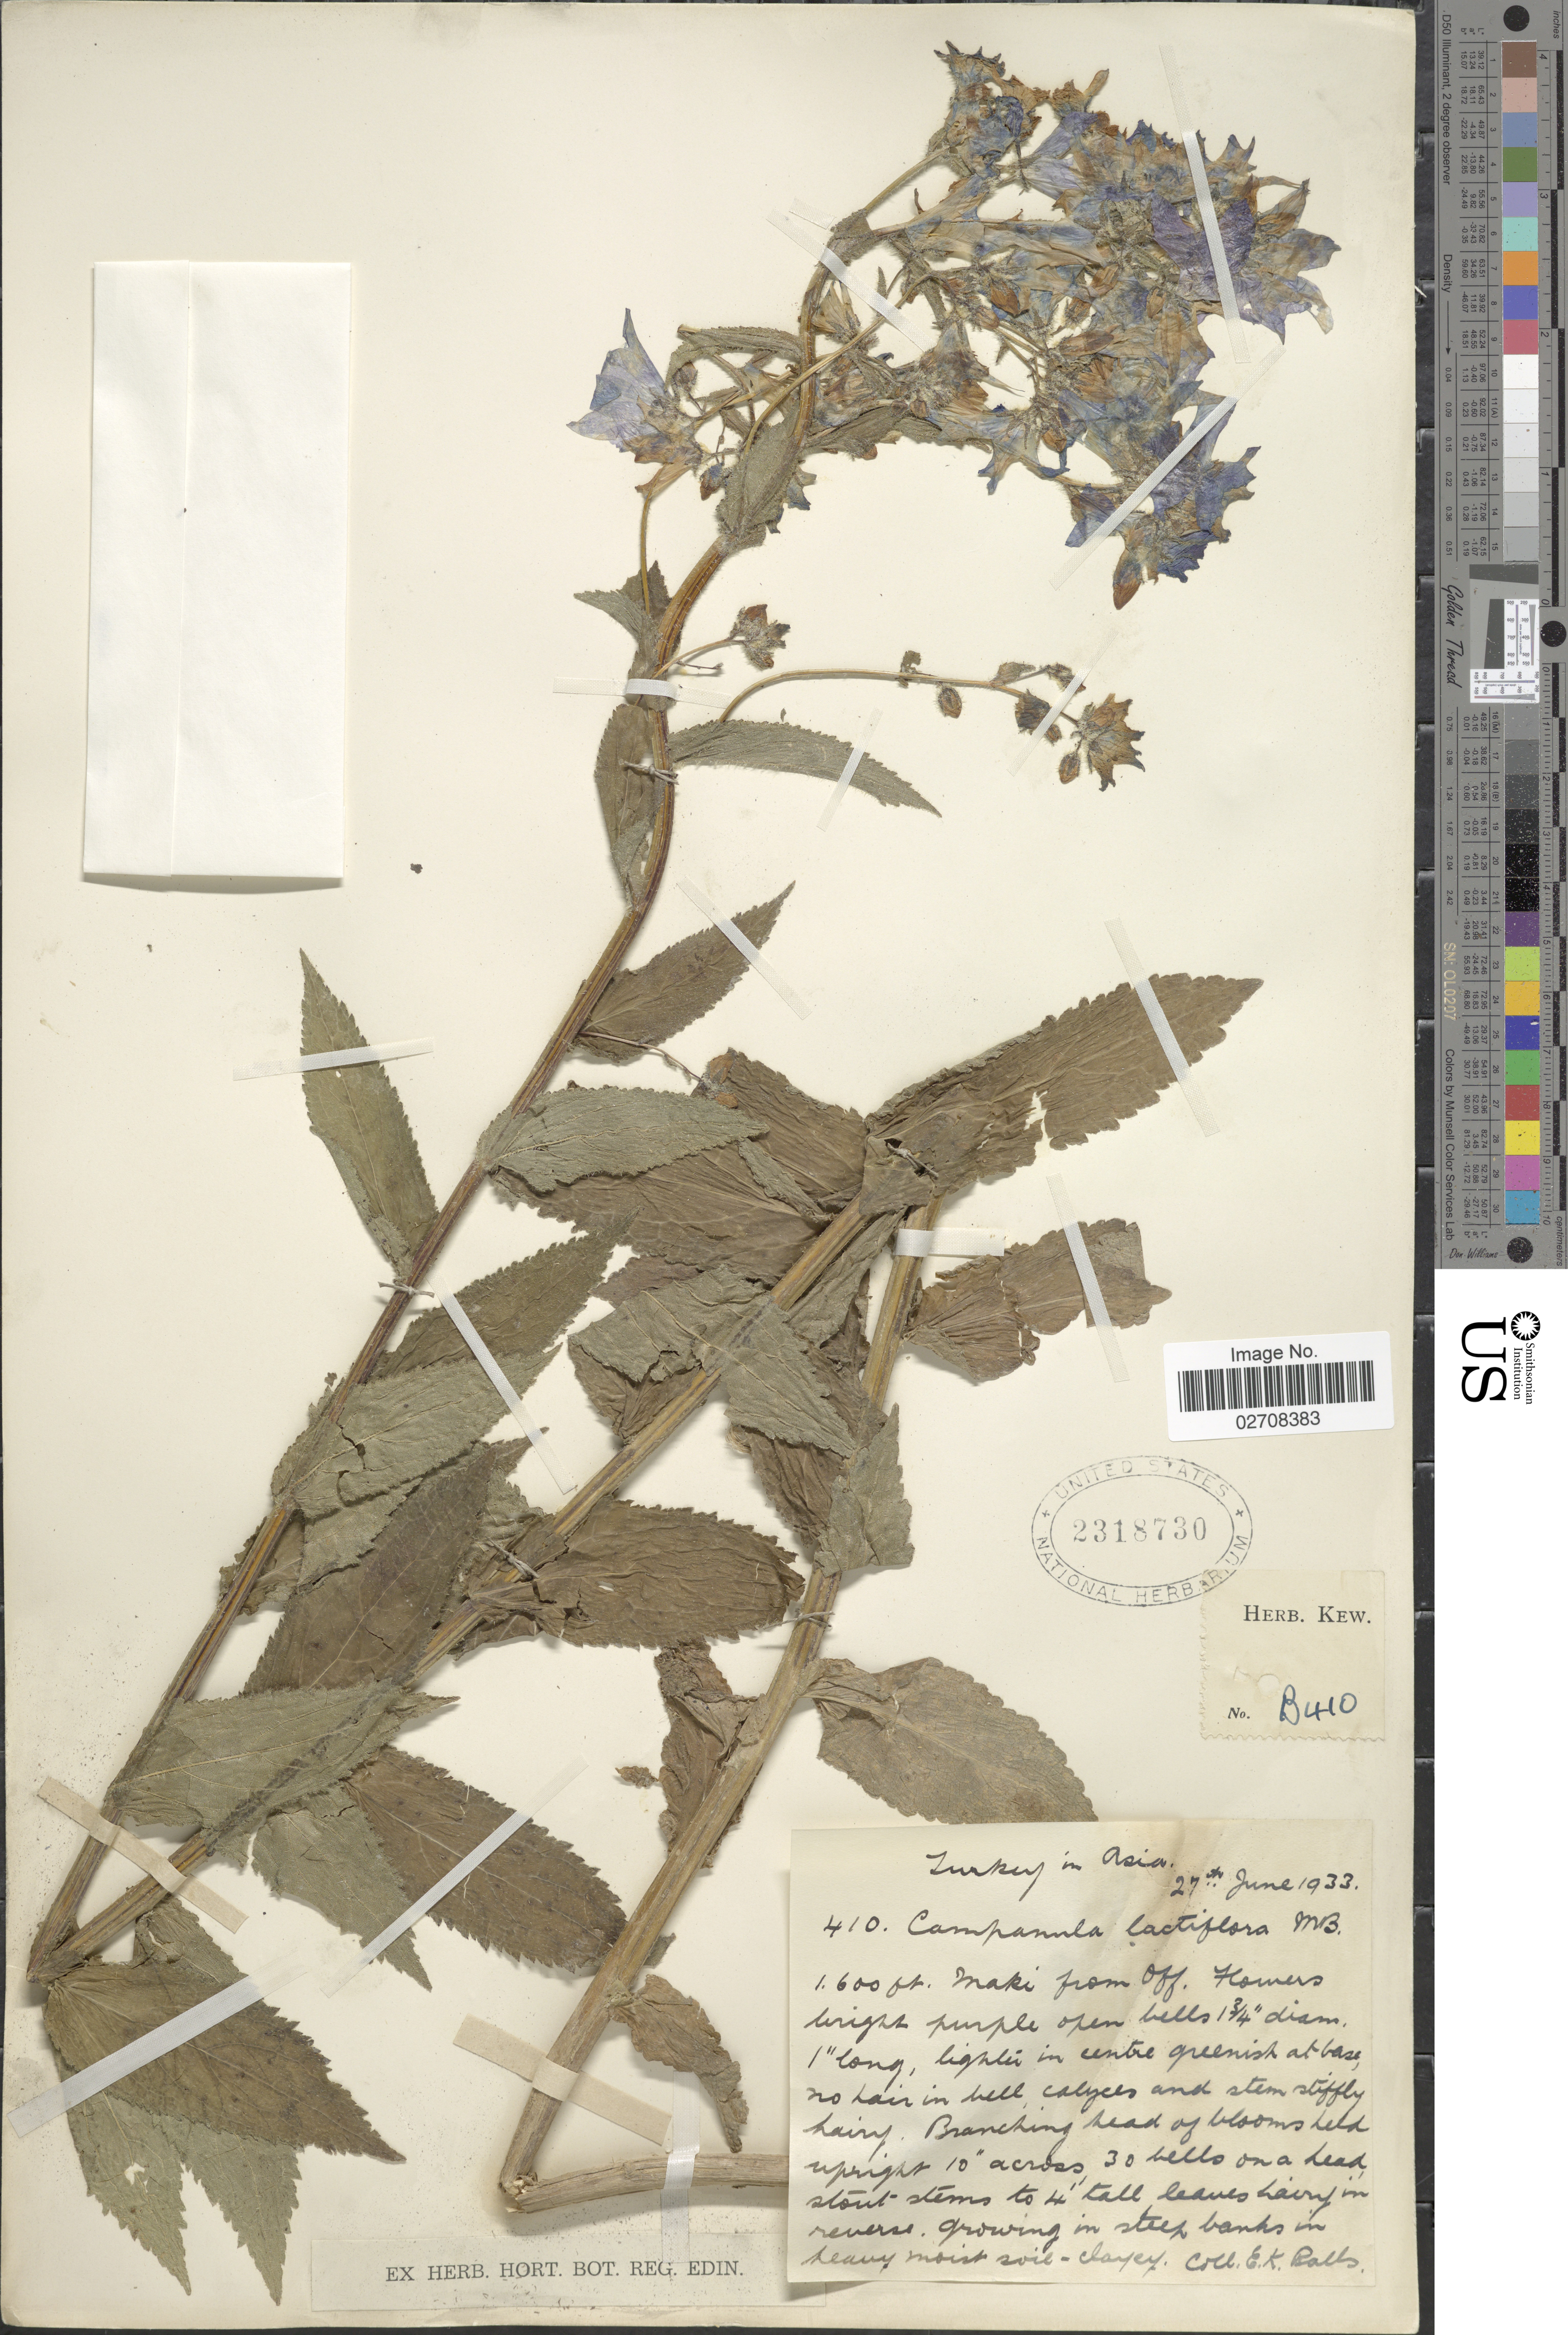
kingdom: Plantae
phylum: Tracheophyta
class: Magnoliopsida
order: Asterales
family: Campanulaceae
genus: Campanula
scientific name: Campanula lactiflora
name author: M. Bieb.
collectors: E. K. Balls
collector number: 410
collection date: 1933-06-27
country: Turkey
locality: Turkey in Asia. Maki from Off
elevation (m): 488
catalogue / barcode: US 2318730